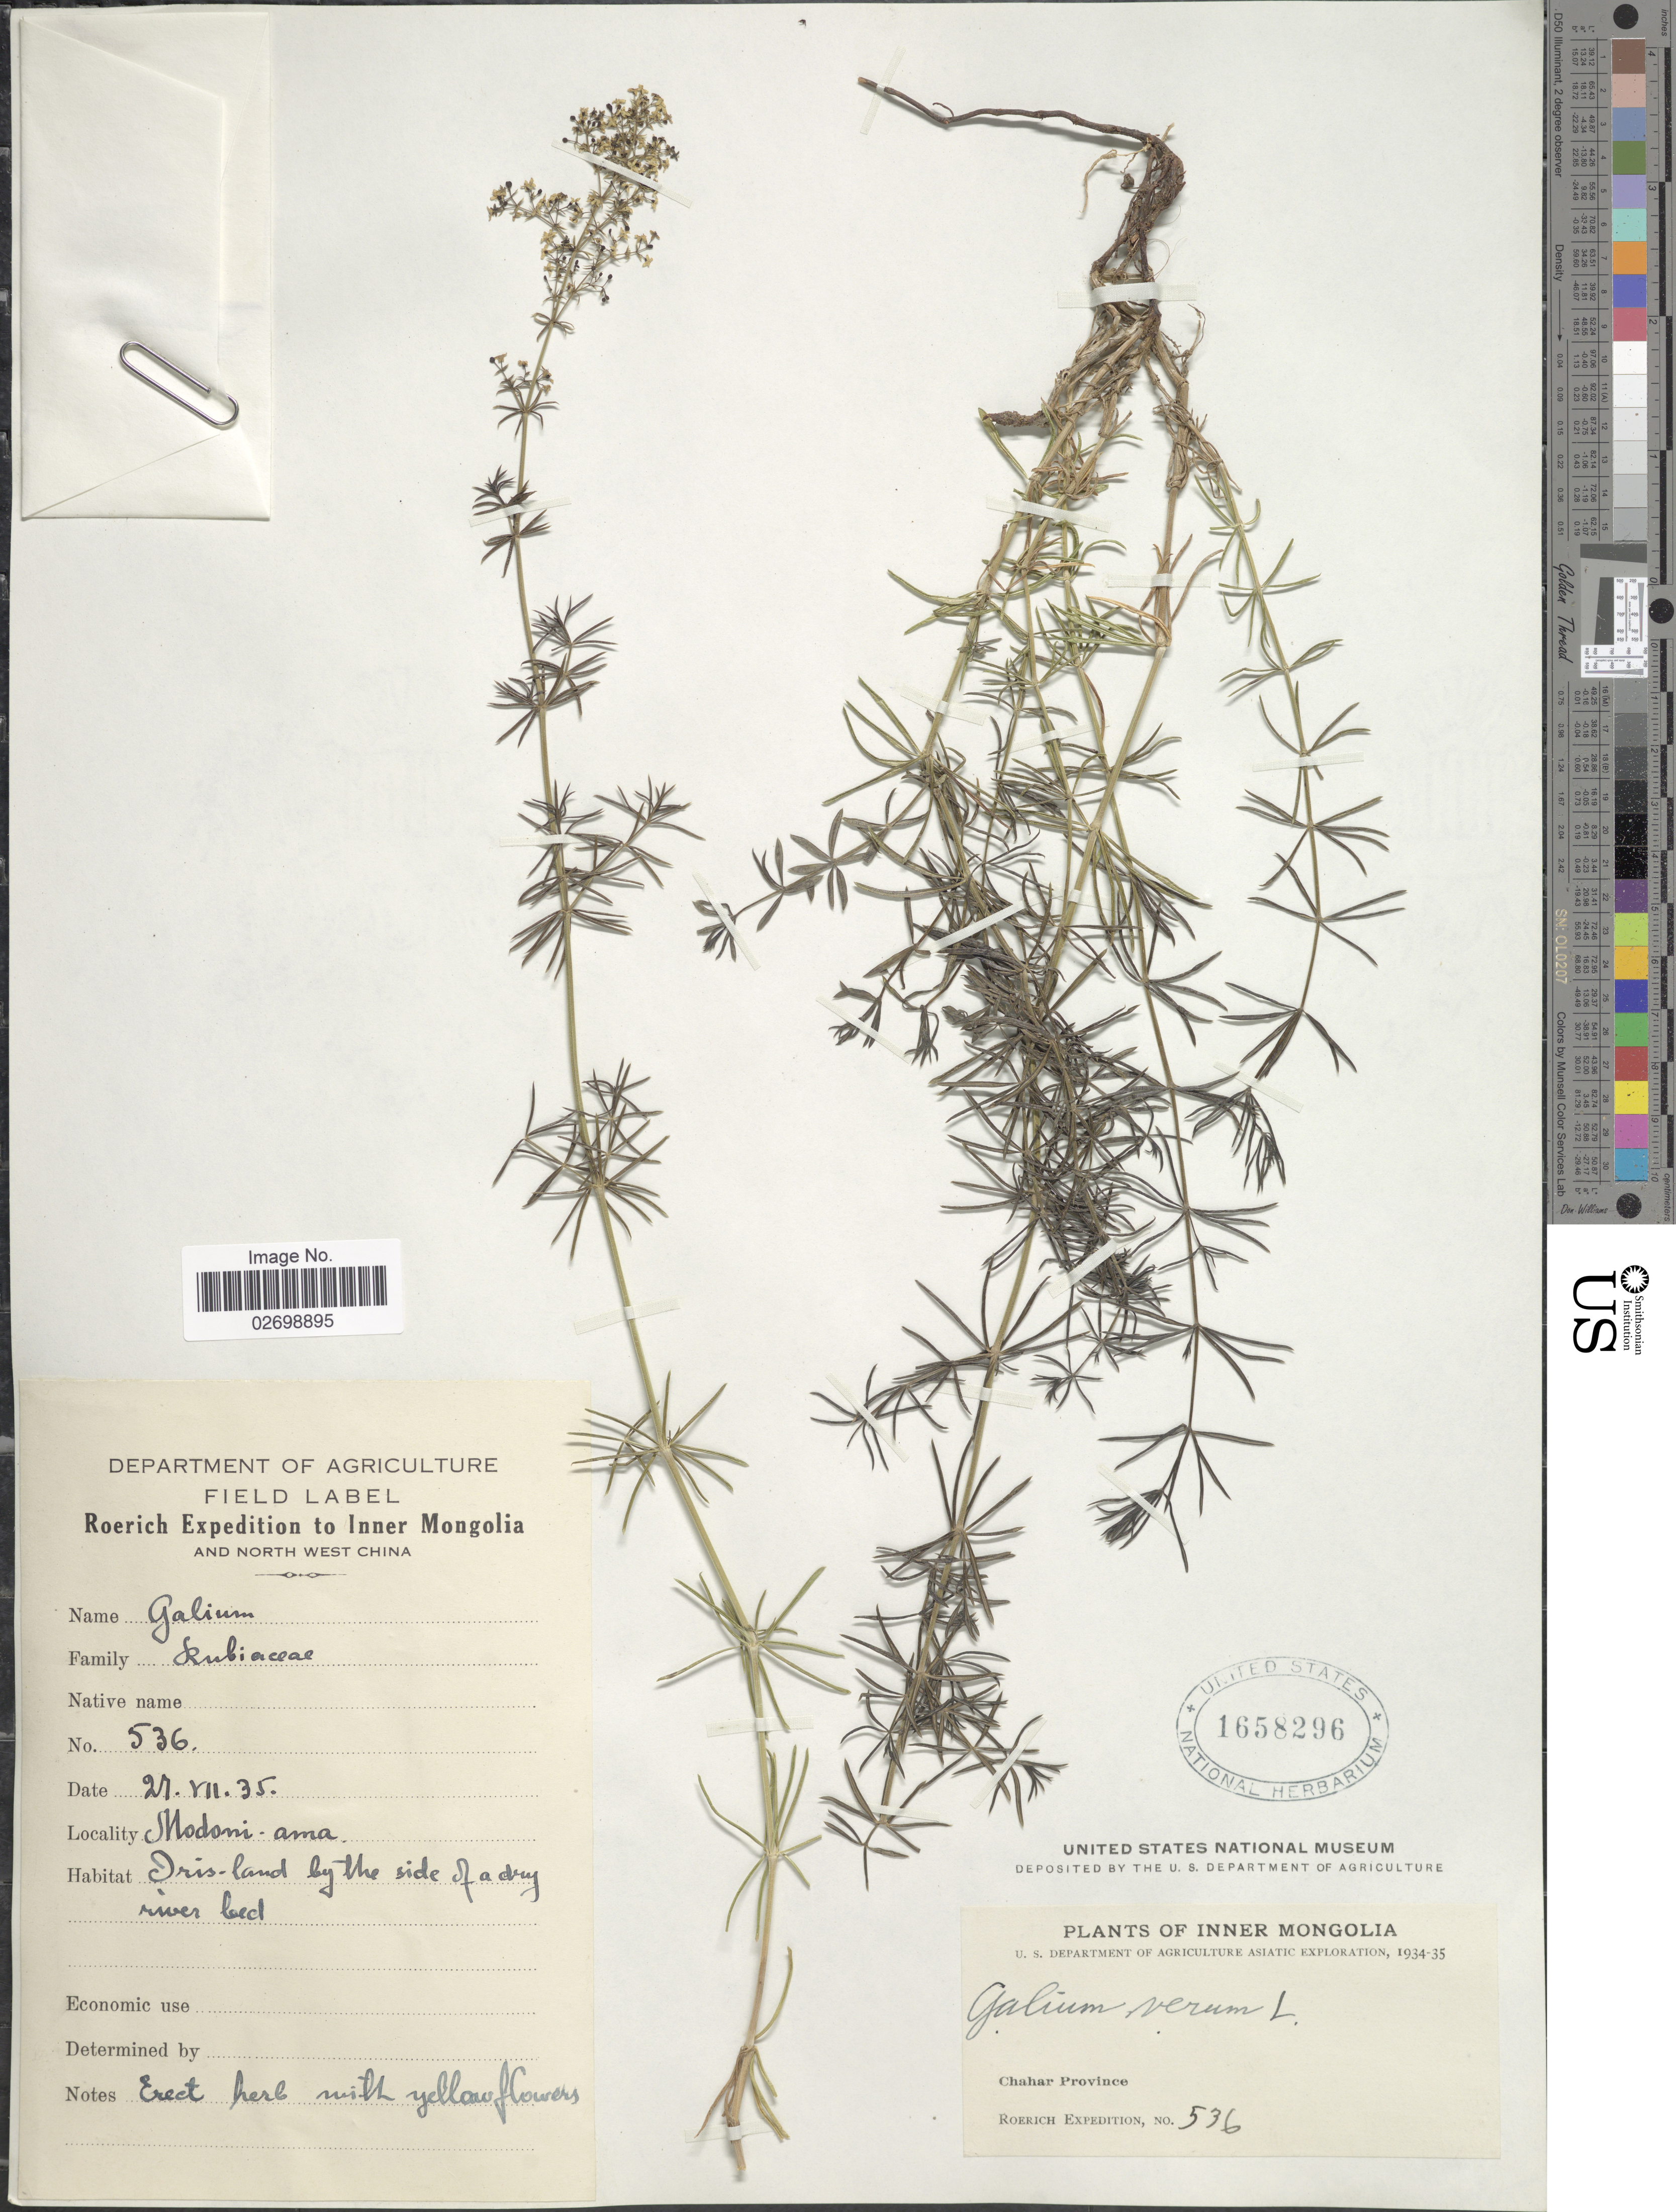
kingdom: Plantae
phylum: Tracheophyta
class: Magnoliopsida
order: Gentianales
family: Rubiaceae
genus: Galium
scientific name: Galium verum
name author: L.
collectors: Roerich Expedition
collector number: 536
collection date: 1935-07-27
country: China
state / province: Nei Monggol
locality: Inner Mongolia. North West China. Chahar Province. Modoni-ama.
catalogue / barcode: US 1658296